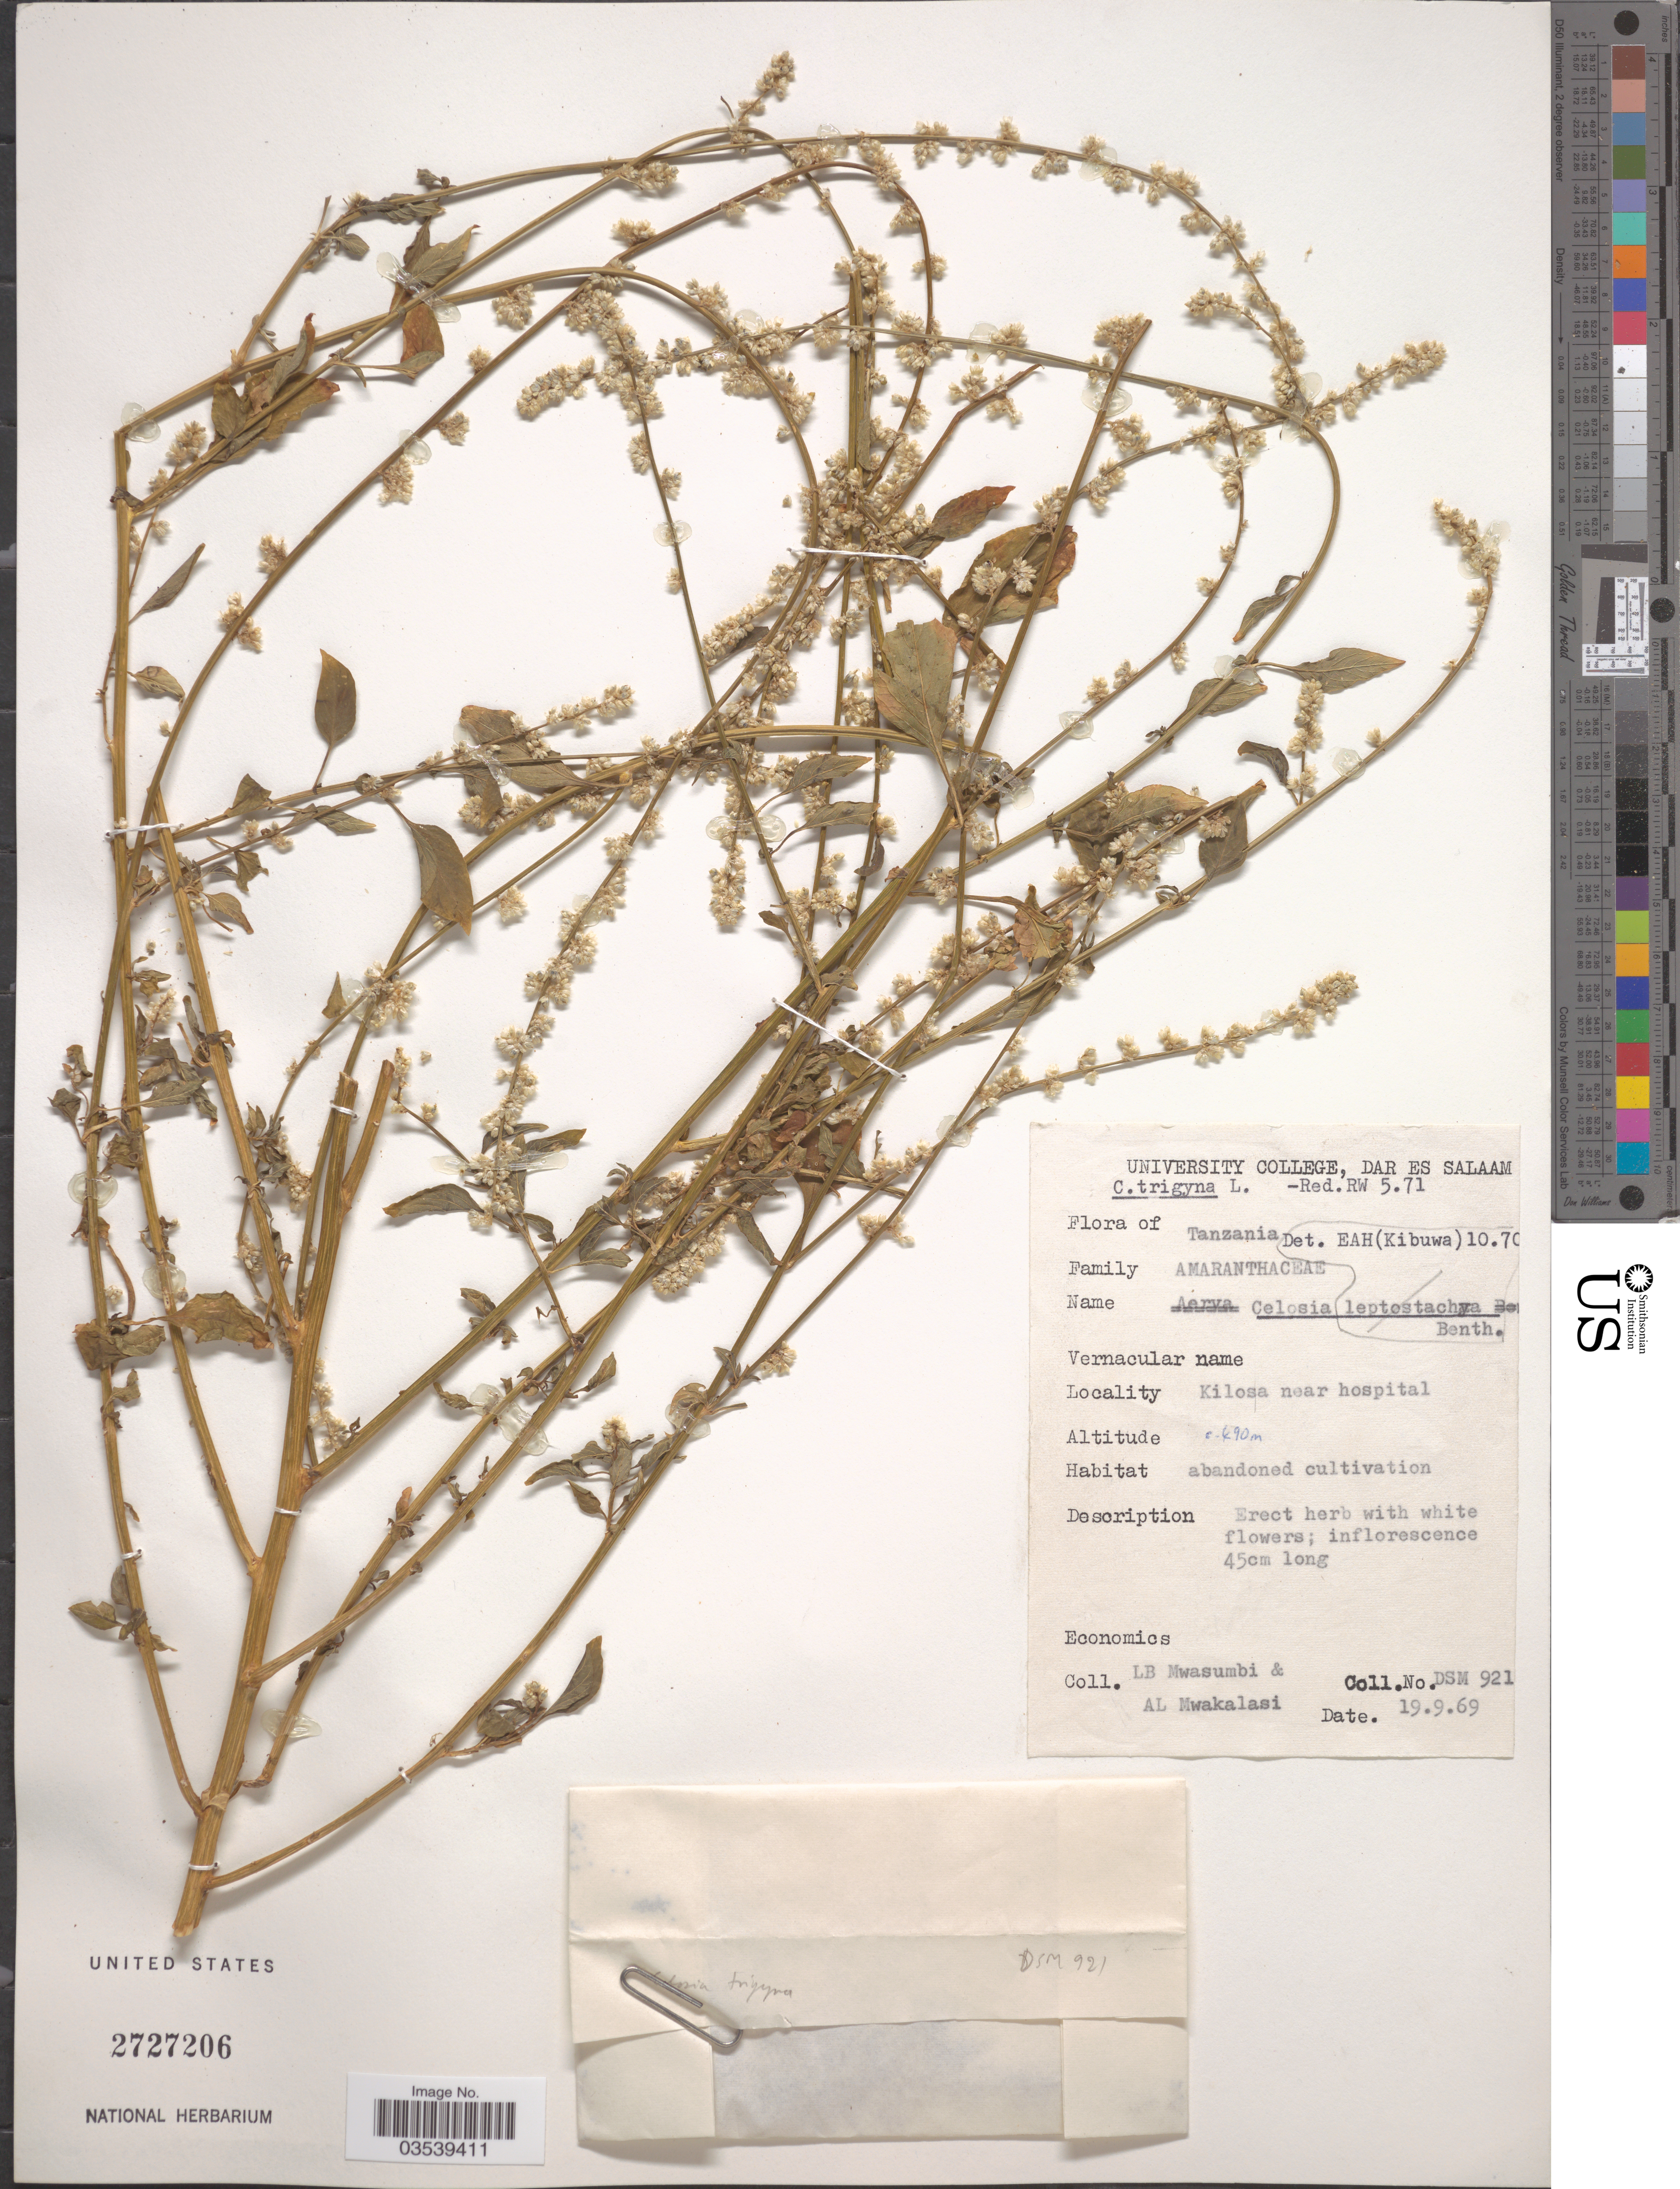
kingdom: Plantae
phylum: Tracheophyta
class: Magnoliopsida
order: Caryophyllales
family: Amaranthaceae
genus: Celosia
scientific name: Celosia sp.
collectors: L. Mwasumbi & A. Mwakalasi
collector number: DSM 921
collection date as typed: Transcribed d/m/y: 19/9/69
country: Tanzania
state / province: Dar es Salaam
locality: Kilosa near hospital.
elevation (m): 490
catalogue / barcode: US 2727206